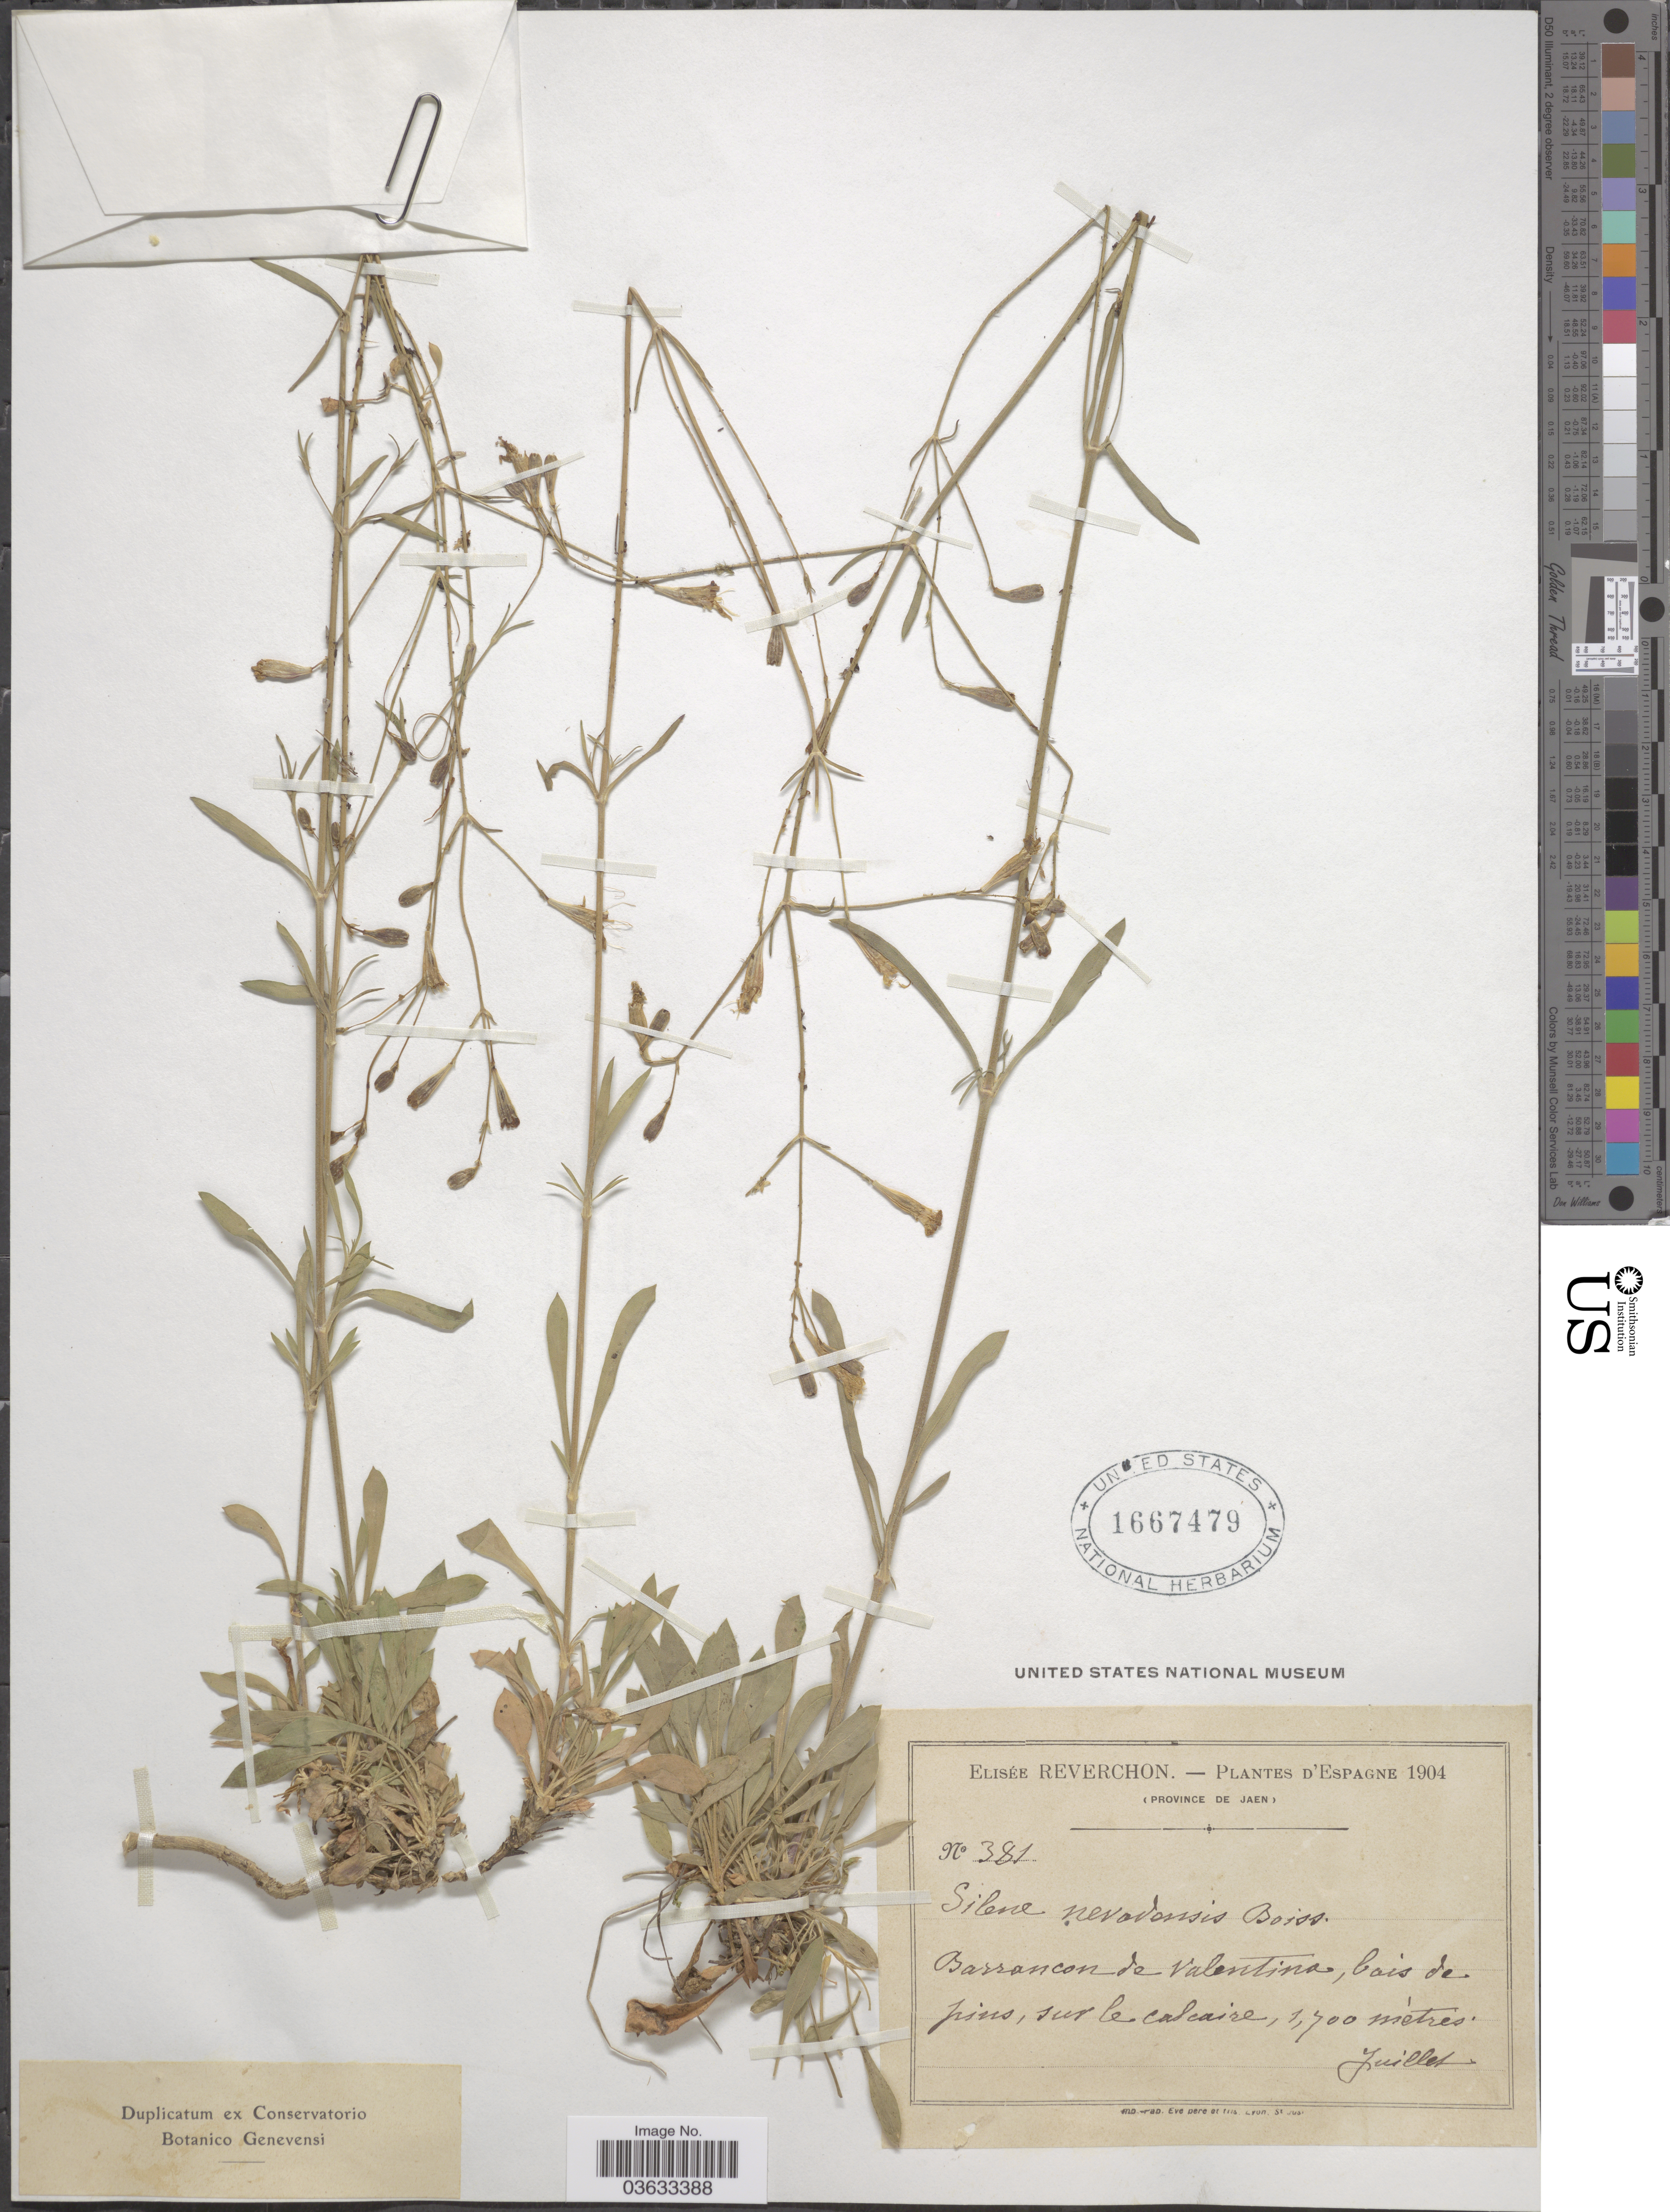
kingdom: Plantae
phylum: Tracheophyta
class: Magnoliopsida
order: Caryophyllales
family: Caryophyllaceae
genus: Silene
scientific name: Silene nevadensis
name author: Boiss.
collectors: E. Reverchon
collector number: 381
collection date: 1904-07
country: Spain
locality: Espagne. (Province de Jaen). Barrancon de Valentina, bois de pins, sur le calcaire.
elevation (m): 1700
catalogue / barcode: US 1667479